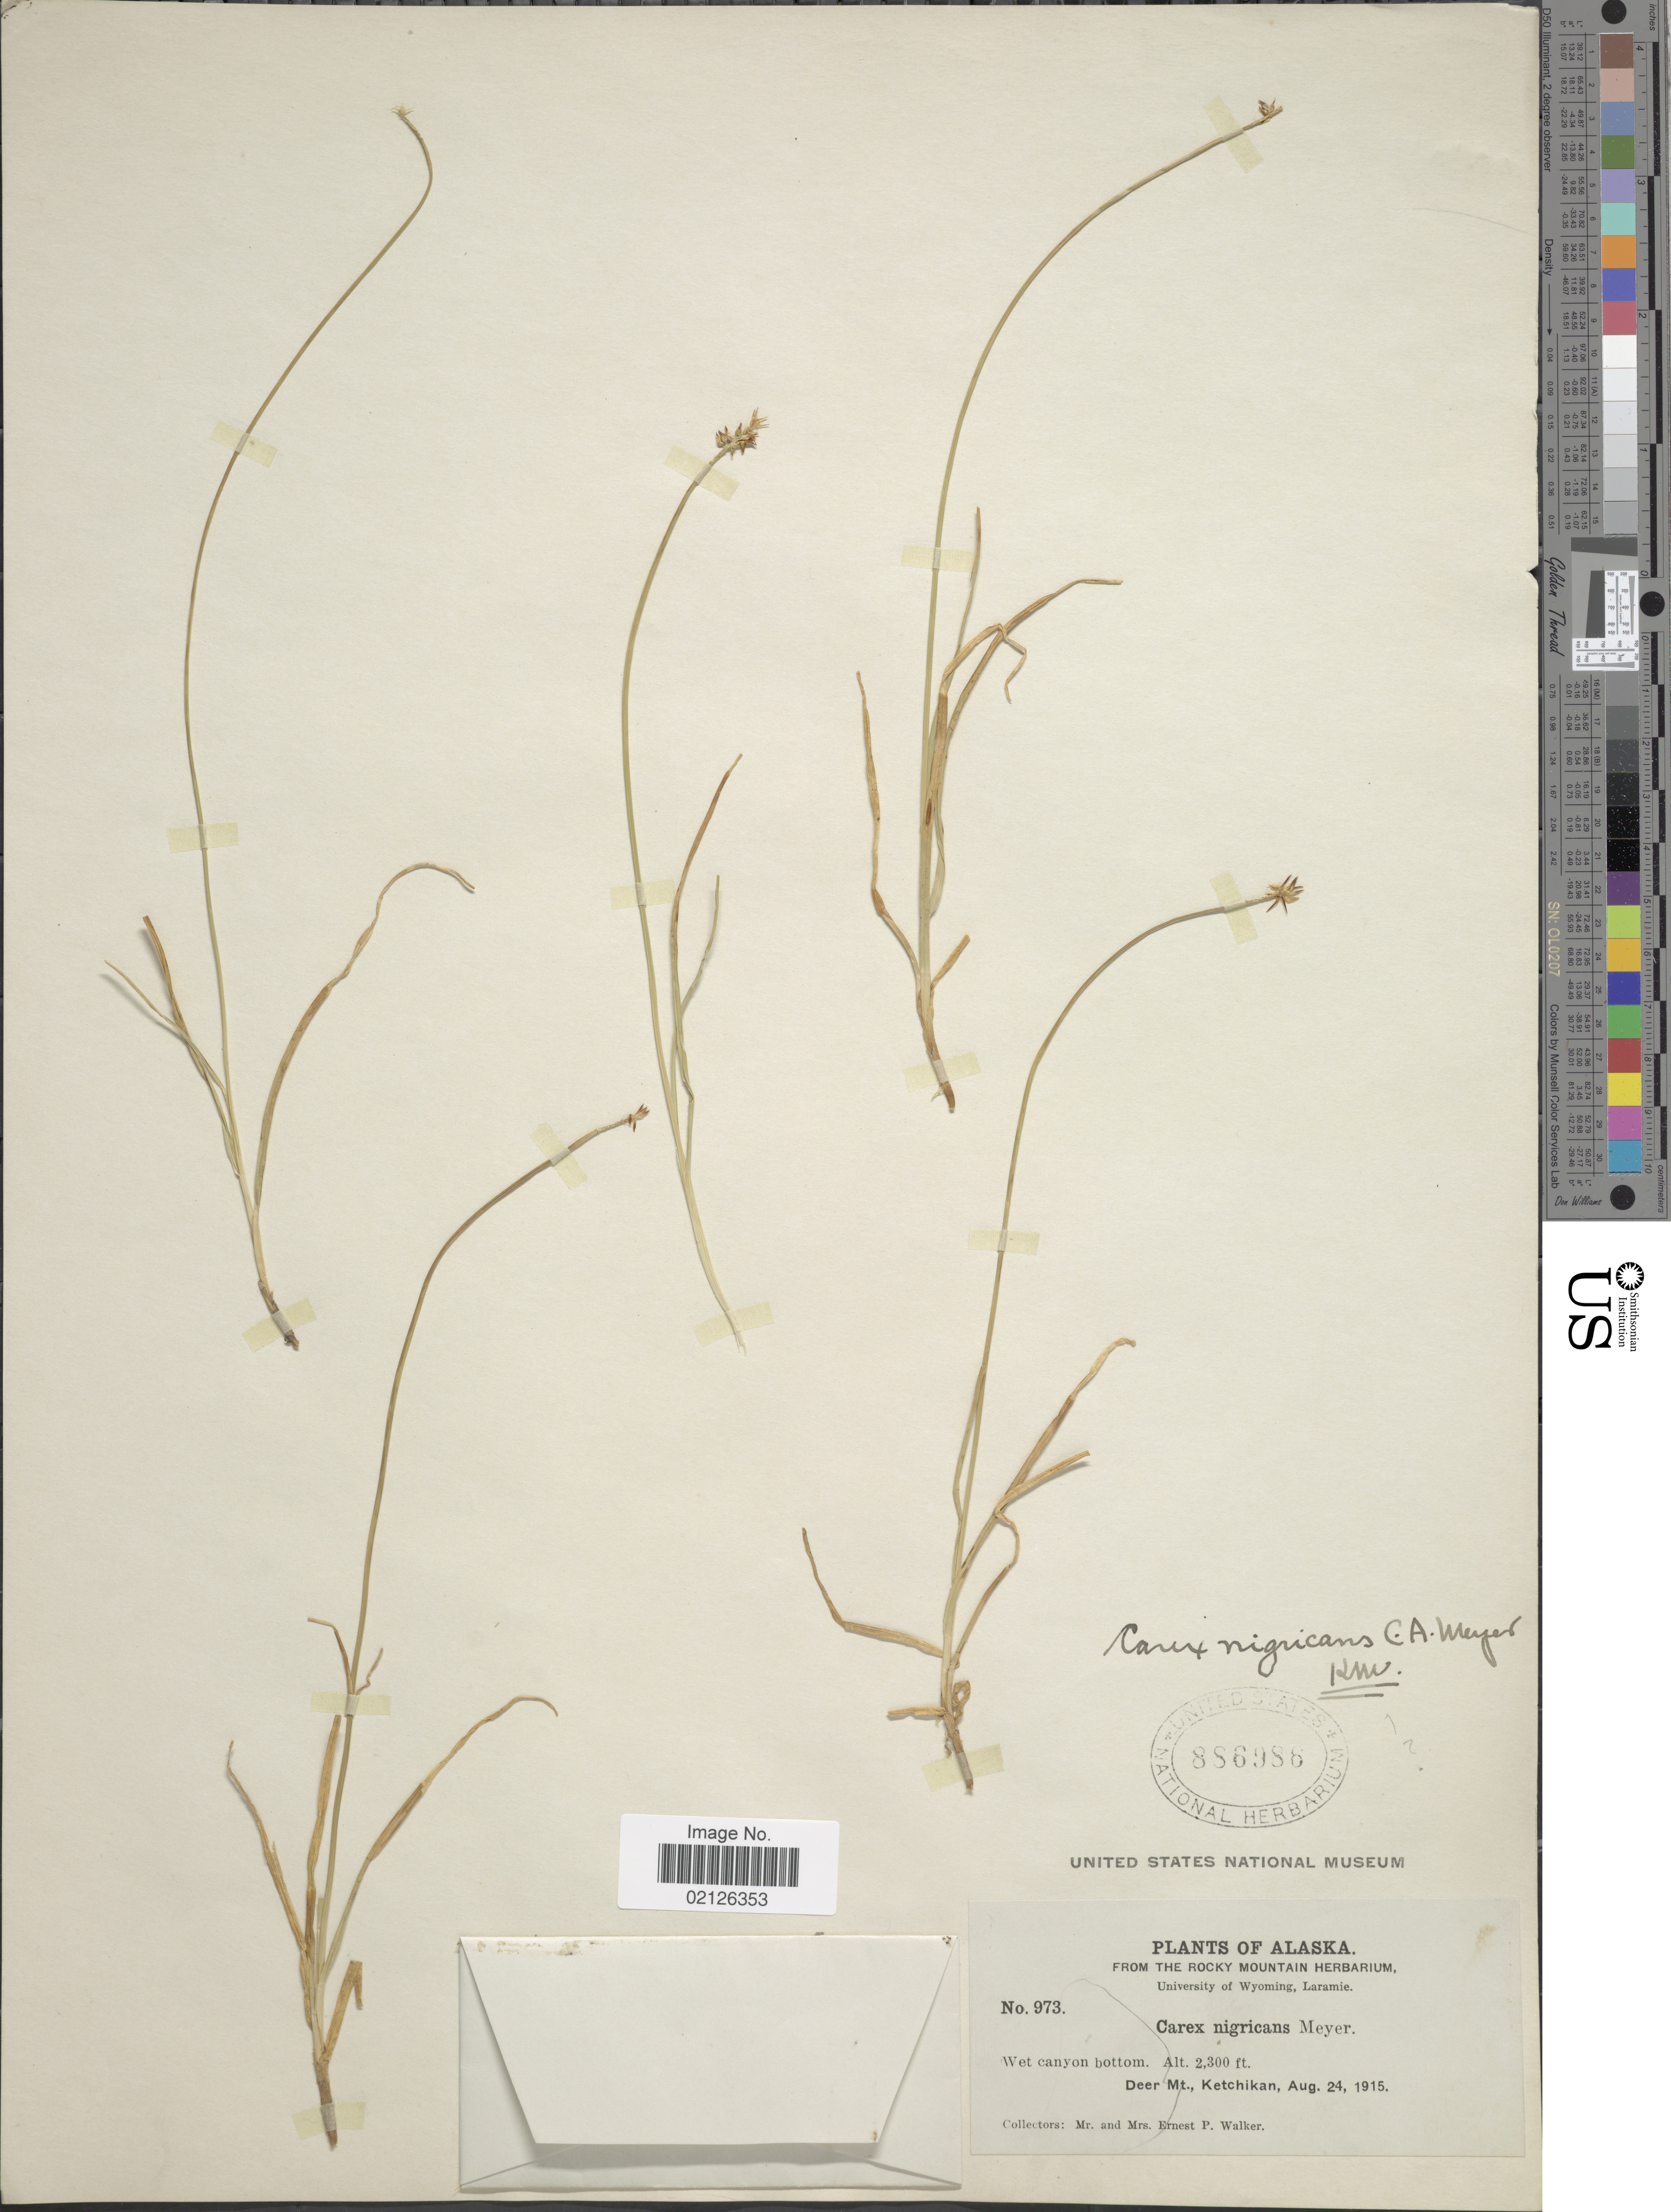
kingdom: Plantae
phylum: Tracheophyta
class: Liliopsida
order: Poales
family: Cyperaceae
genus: Carex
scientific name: Carex nigricans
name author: C.A. Mey.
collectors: E. P. Walker & E. Walker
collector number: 973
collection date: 1915-08-24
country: United States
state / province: Alaska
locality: Wet canyon bottom, Deer Mt., Ketchikan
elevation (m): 701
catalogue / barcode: US 886986